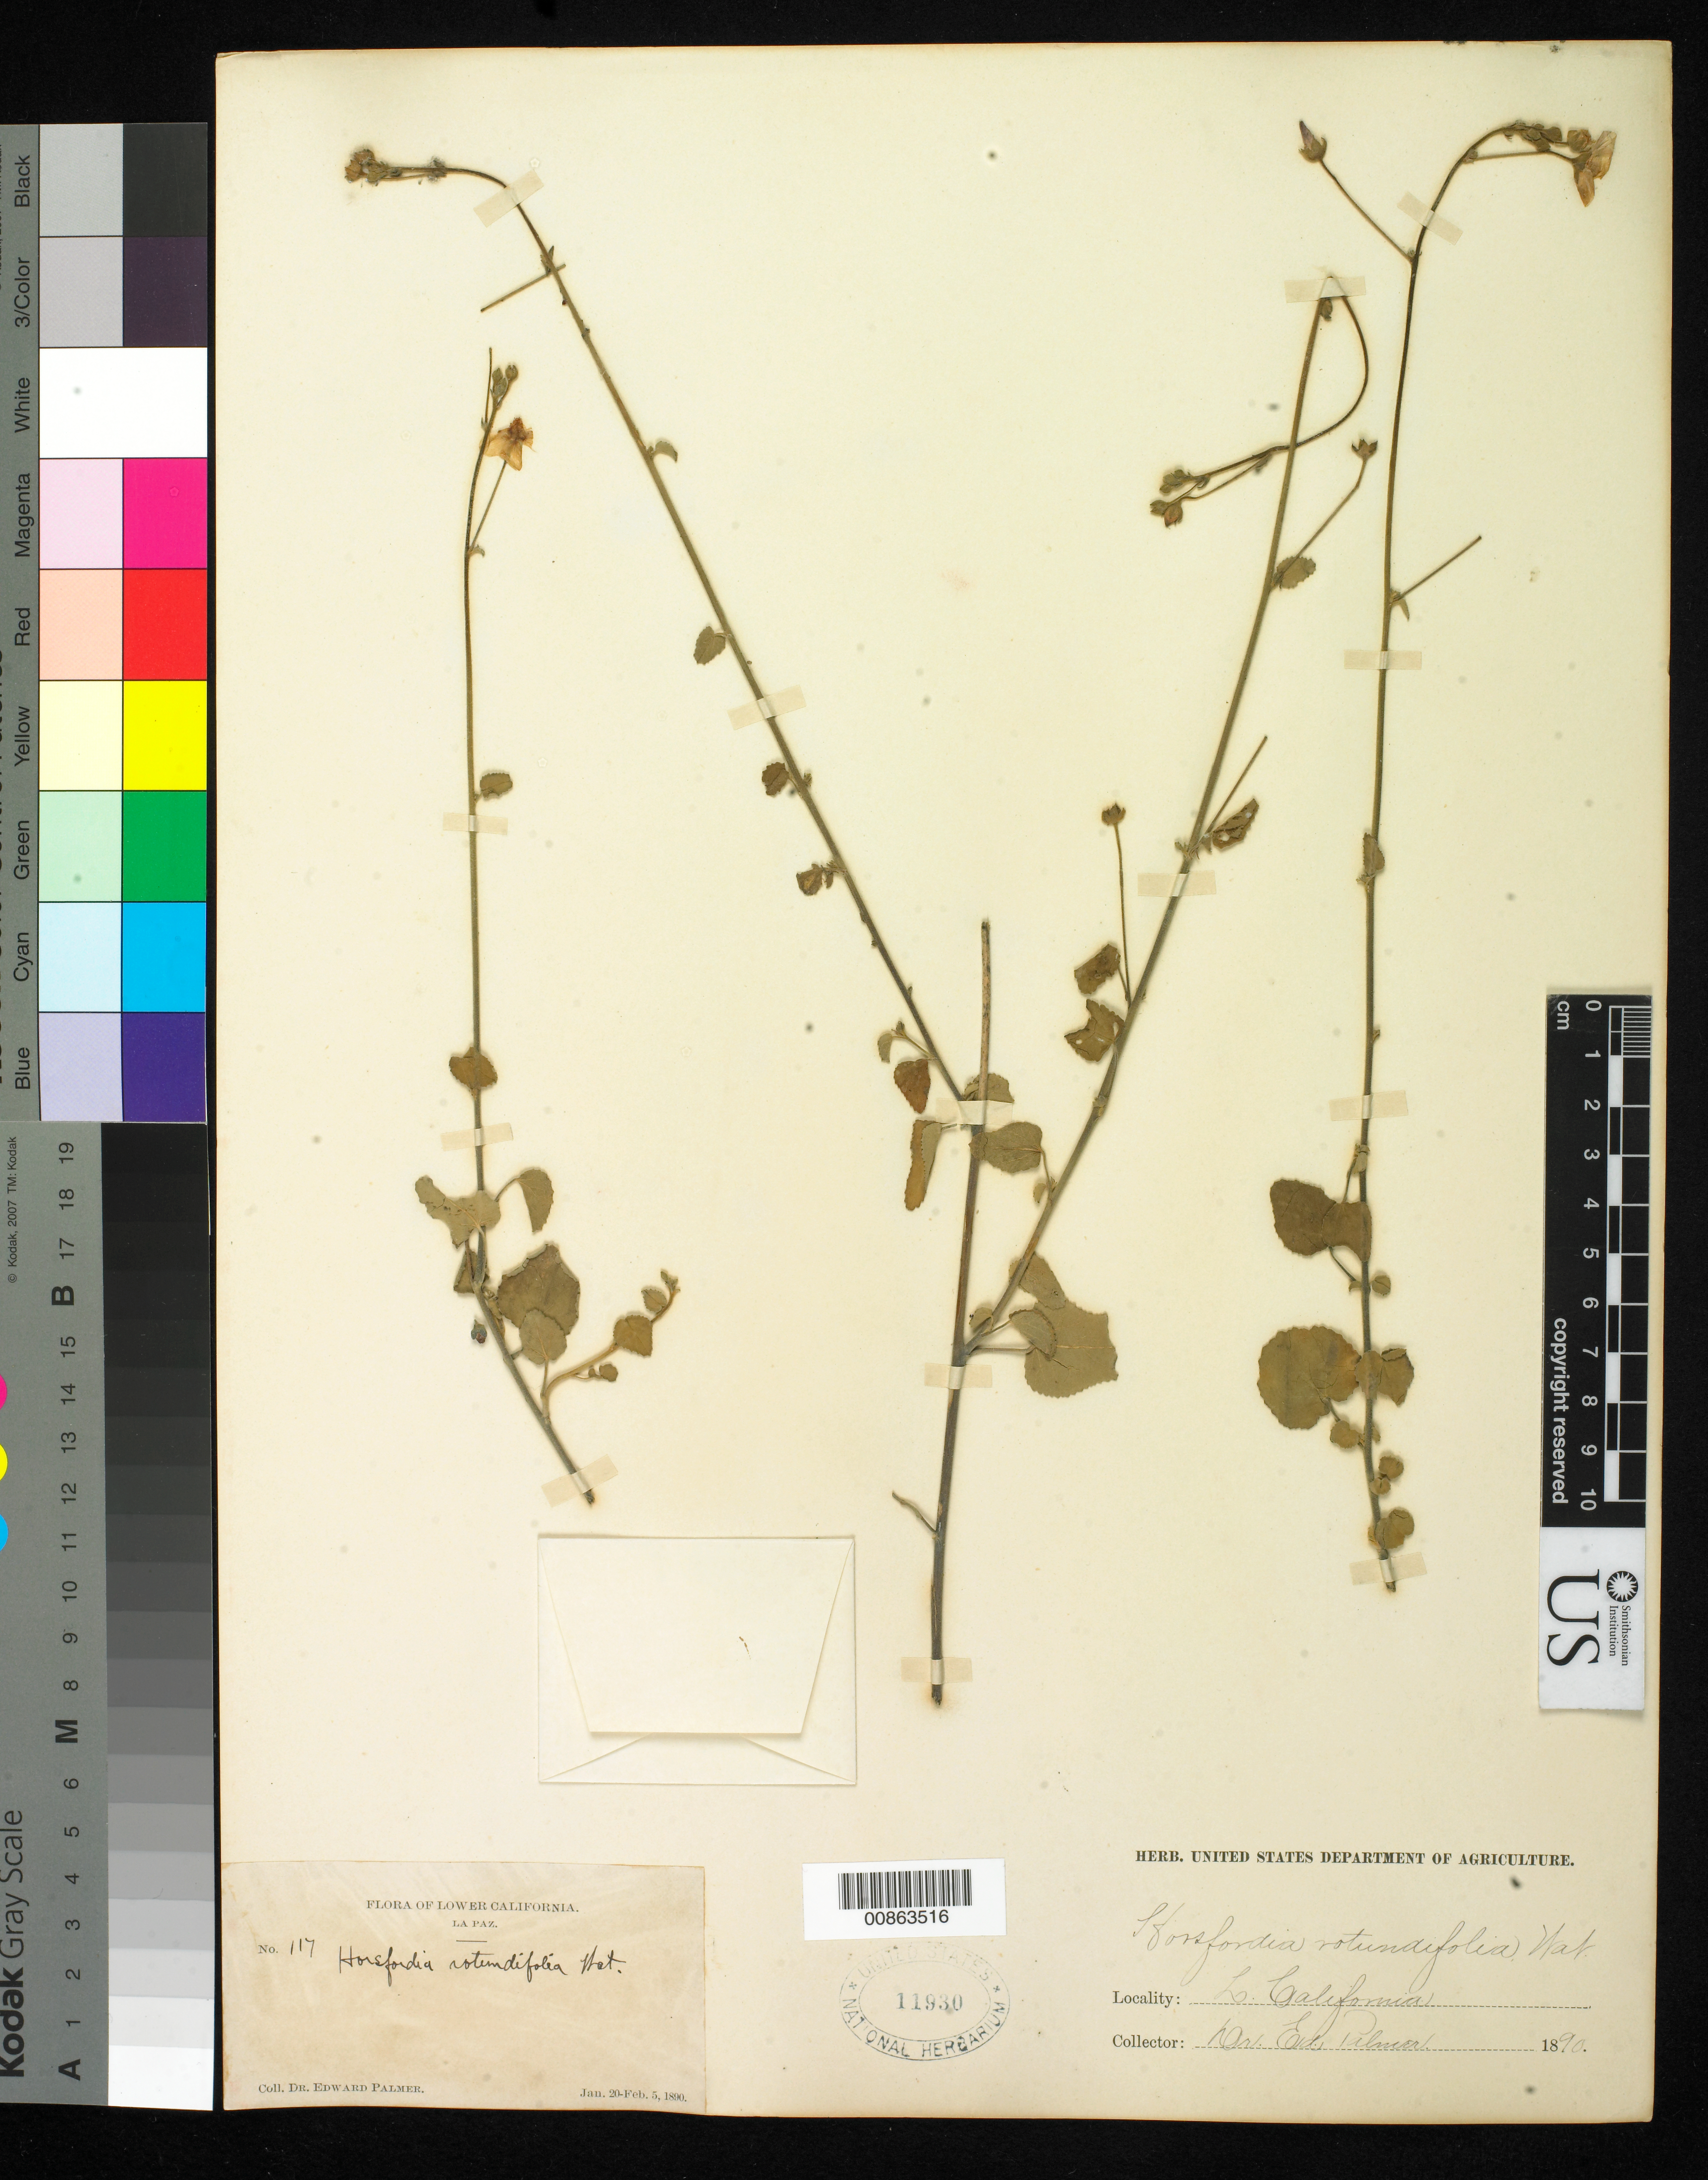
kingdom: Plantae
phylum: Tracheophyta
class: Magnoliopsida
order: Malvales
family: Malvaceae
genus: Horsfordia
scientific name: Horsfordia rotundifolia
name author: S. Watson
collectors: E. Palmer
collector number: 117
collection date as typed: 20 Jan 1890 to 05 Feb 1890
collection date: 1890-01-20/1890-02-05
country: Mexico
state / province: Baja California Sur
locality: La Paz, Baja California Sur.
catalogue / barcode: US 11930